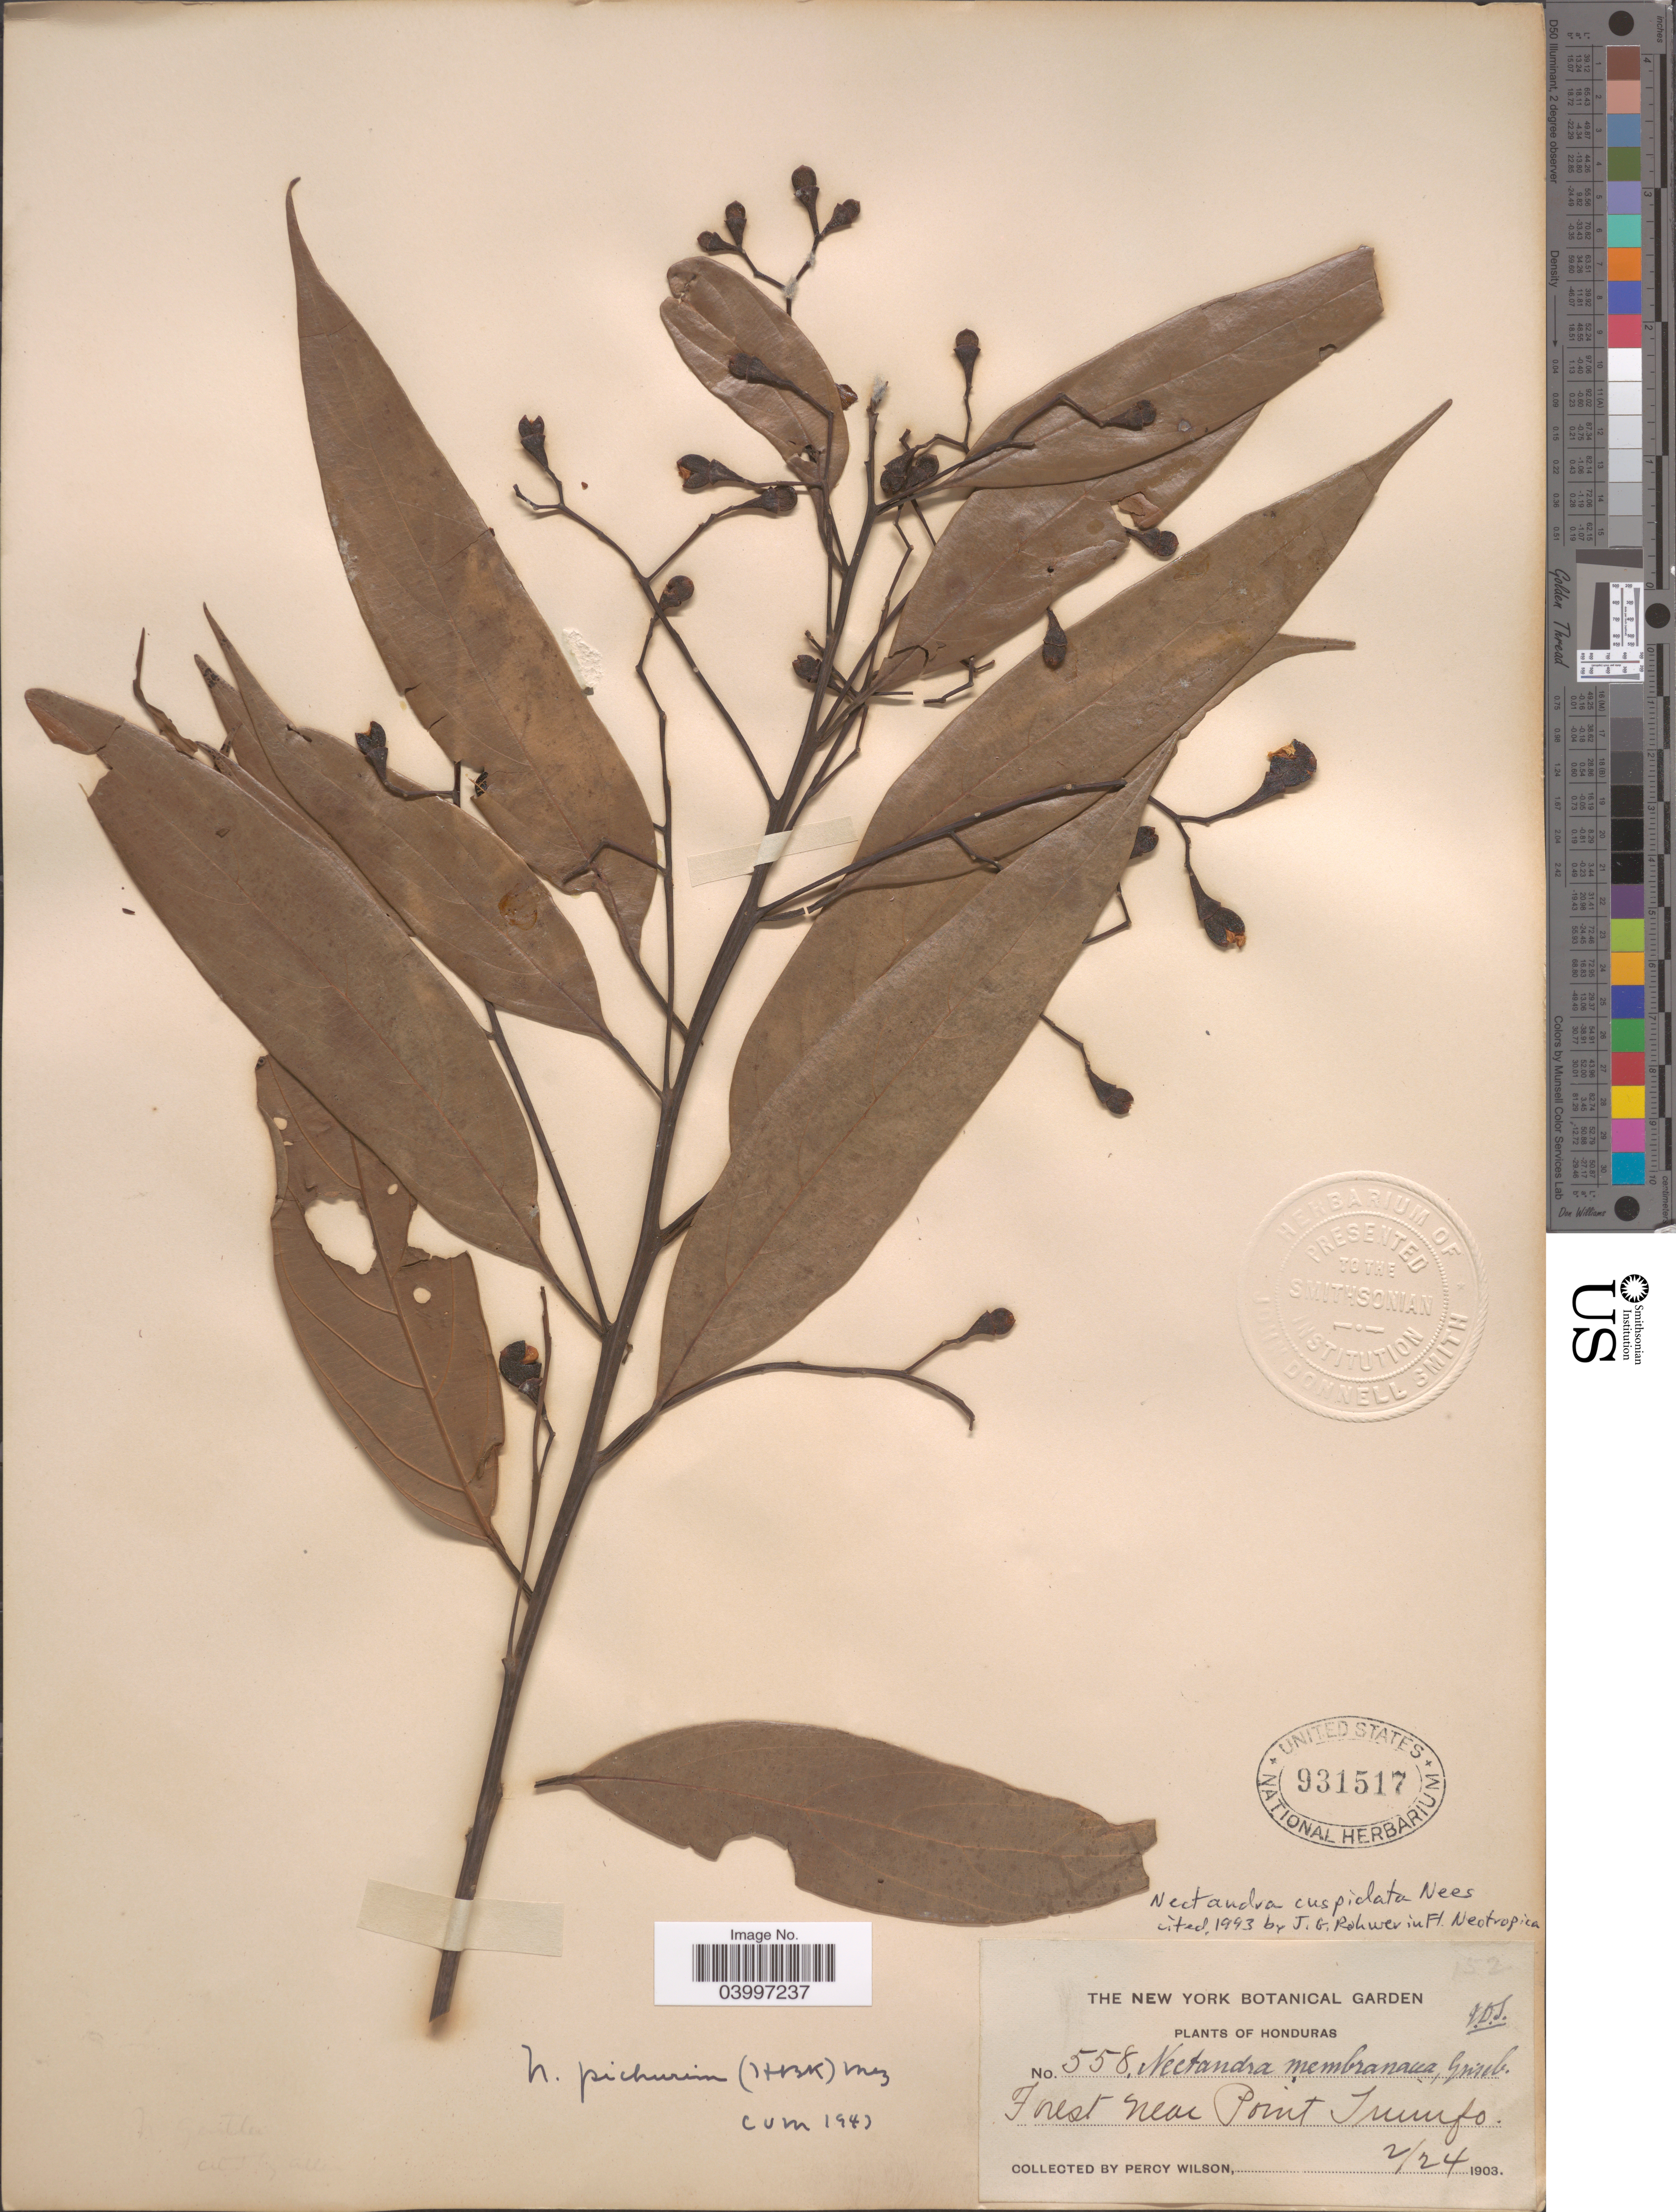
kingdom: Plantae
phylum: Tracheophyta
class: Magnoliopsida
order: Laurales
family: Lauraceae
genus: Nectandra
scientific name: Nectandra cuspidata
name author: Nees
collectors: P. Wilson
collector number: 558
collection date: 1903-02-24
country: Honduras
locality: Forest near Point Triunfo.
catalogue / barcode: US 931517